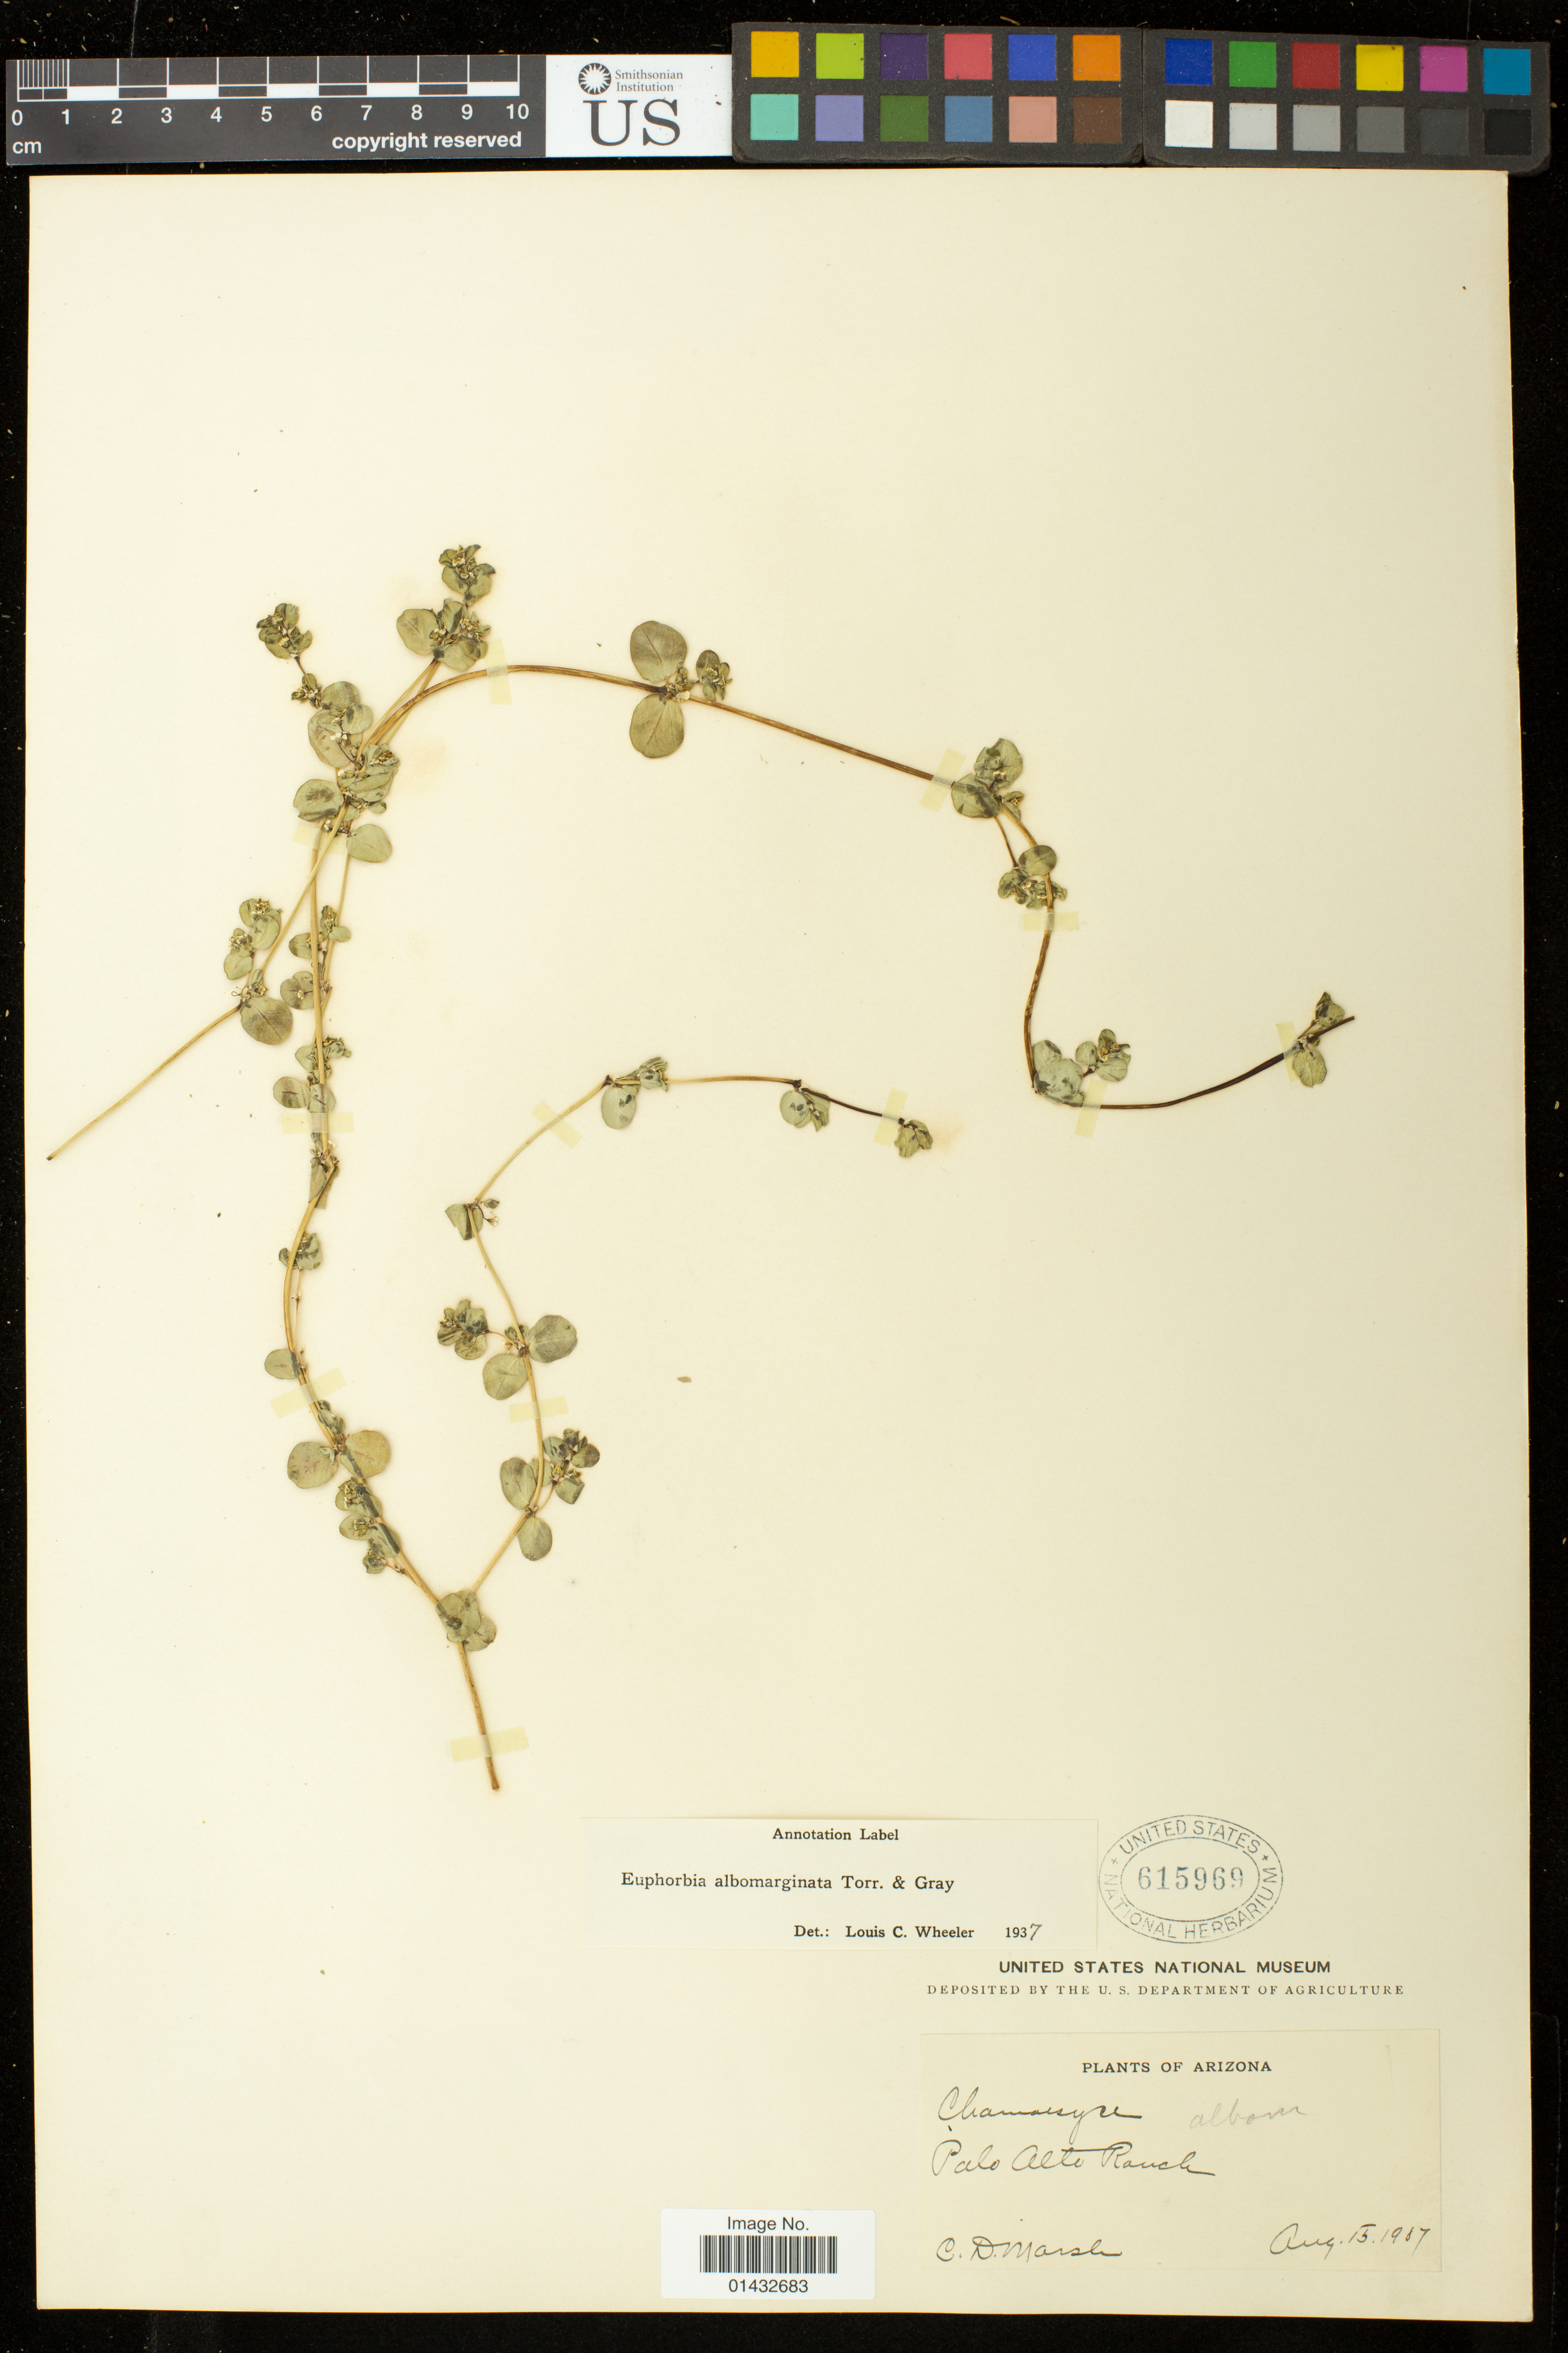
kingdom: Plantae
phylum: Tracheophyta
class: Magnoliopsida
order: Malpighiales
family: Euphorbiaceae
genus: Euphorbia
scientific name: Euphorbia albomarginata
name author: Torr. & A. Gray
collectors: C. D. Marsh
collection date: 1907-08-15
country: United States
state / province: Arizona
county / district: Pima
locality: Palo Alto Ranch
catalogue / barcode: US 615969